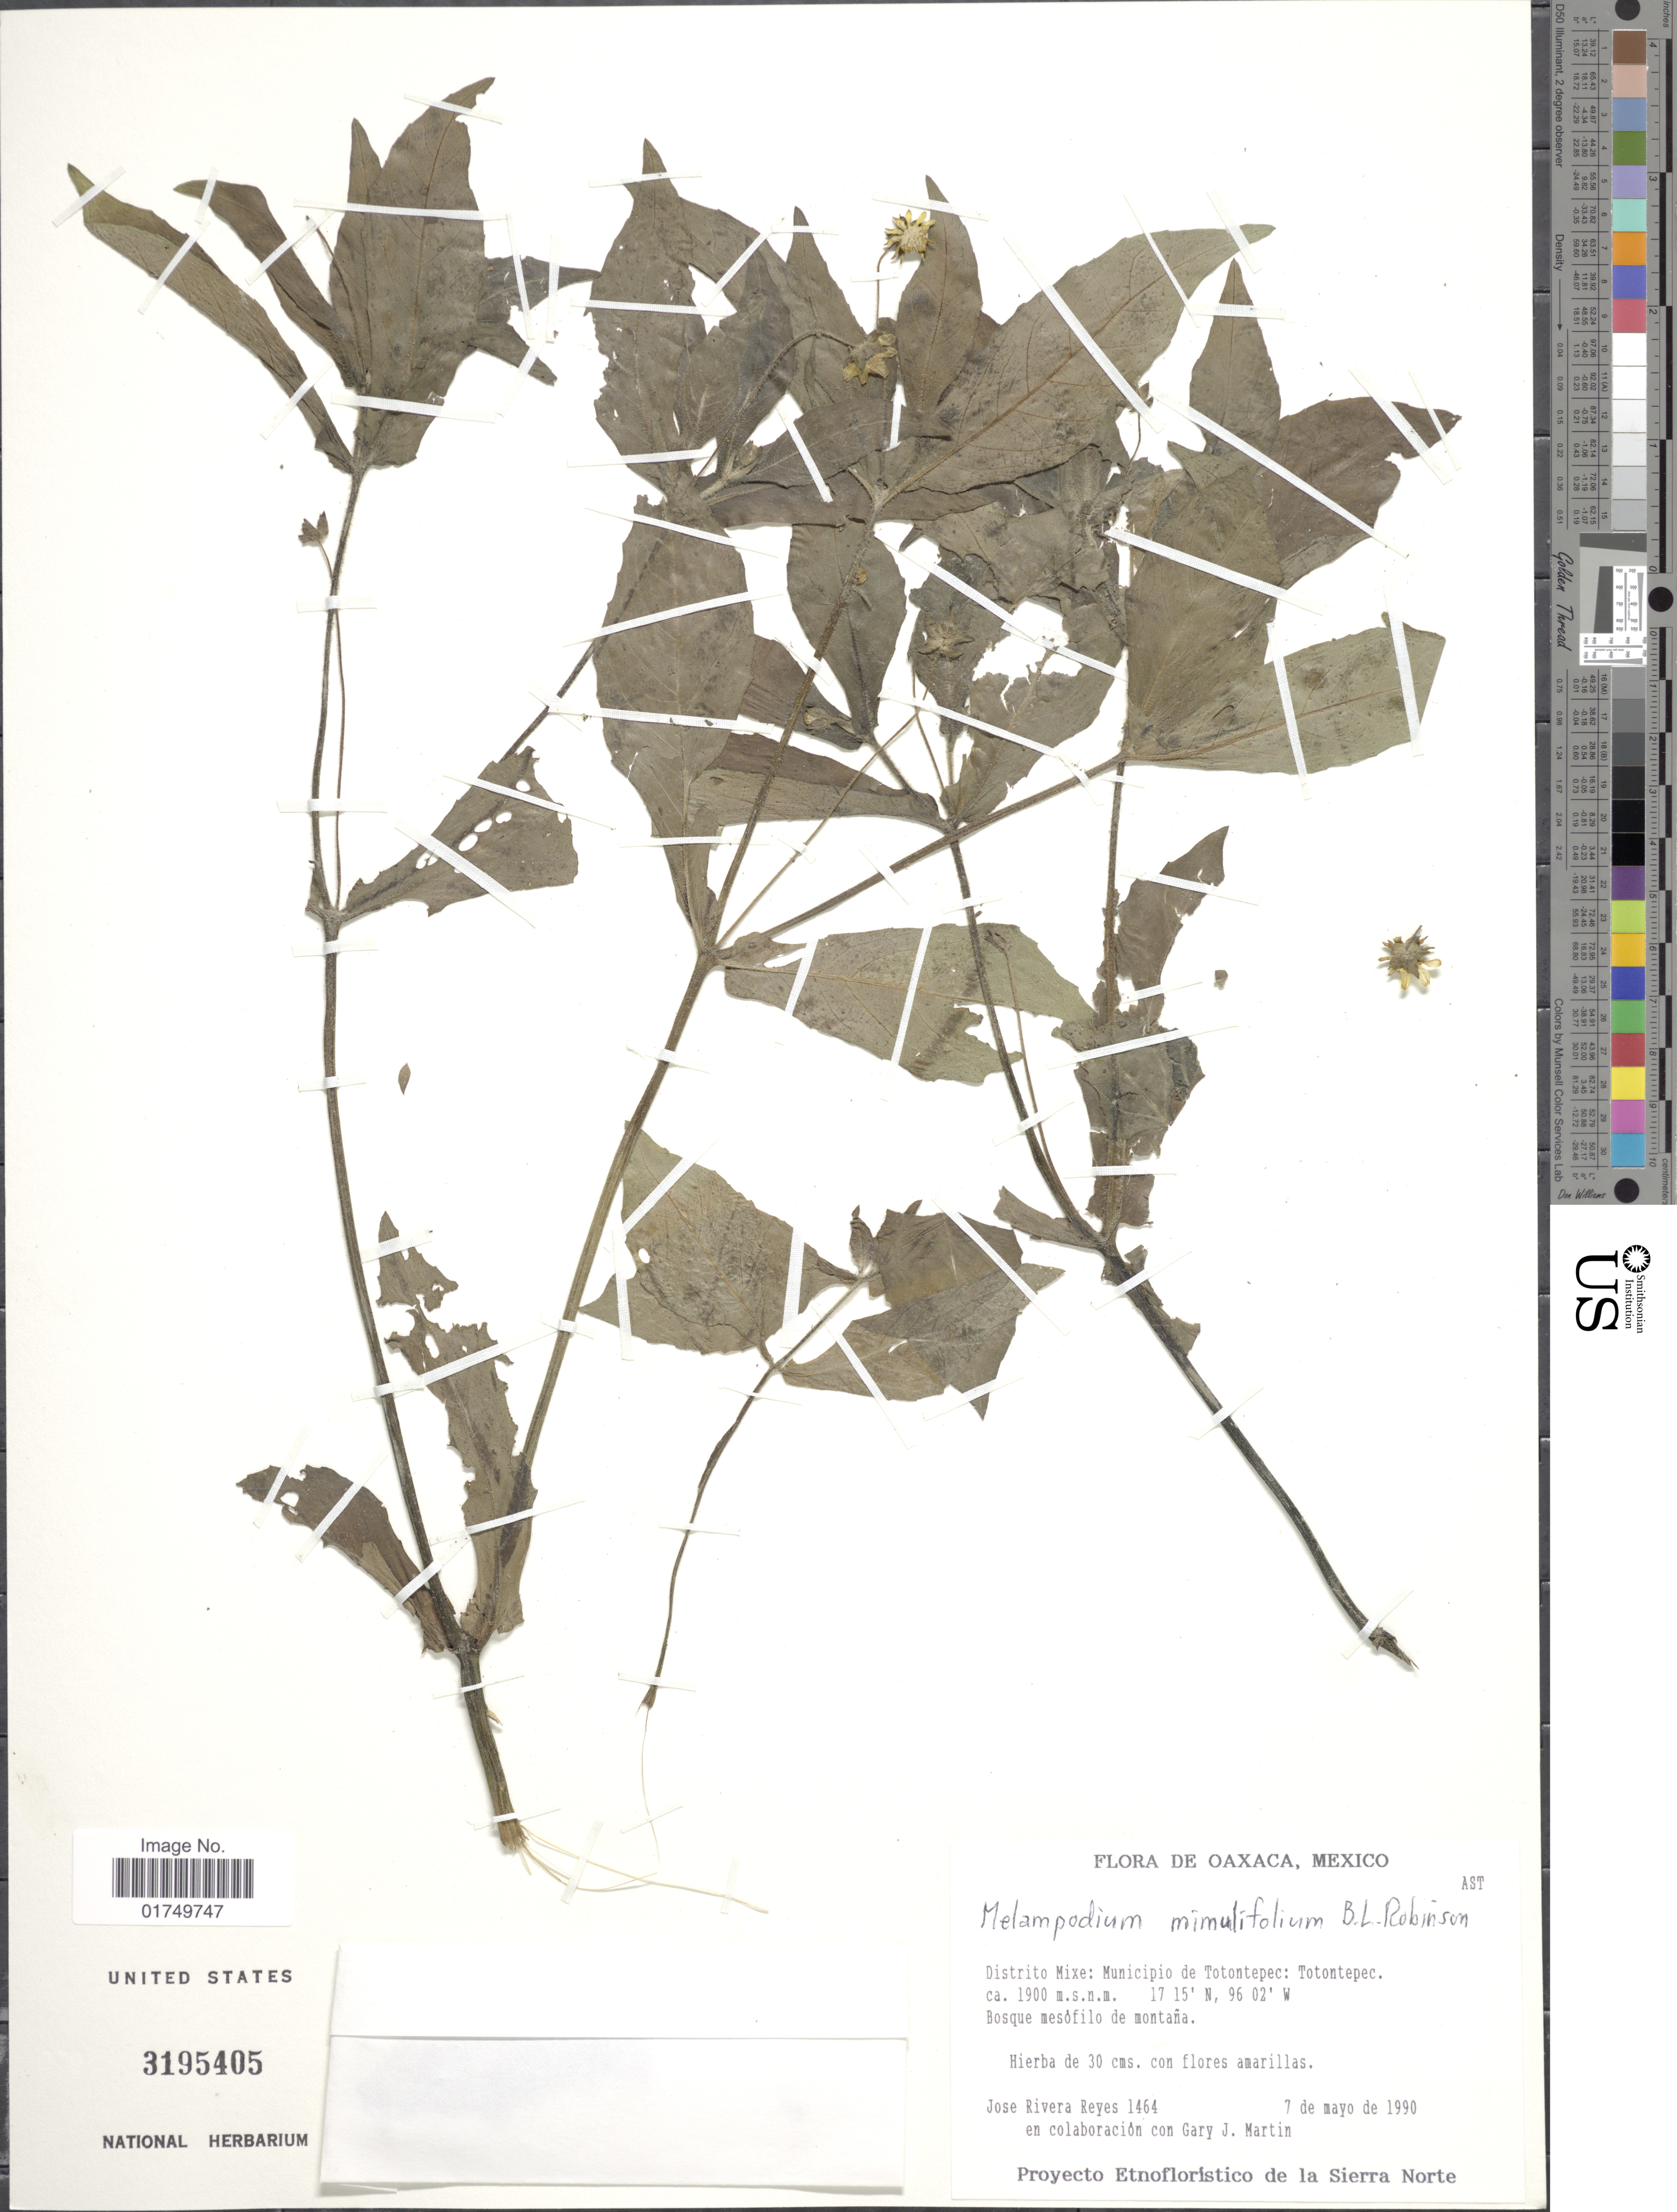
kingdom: Plantae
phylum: Tracheophyta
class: Magnoliopsida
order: Asterales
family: Asteraceae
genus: Melampodium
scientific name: Melampodium mimulifolium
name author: B.L. Rob.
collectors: J. Reyes & G. J. Martin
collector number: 1464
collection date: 1990-05-07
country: Mexico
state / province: Oaxaca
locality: Distrito Mixe: Municipio de Totontepec: Totontepec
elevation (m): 1900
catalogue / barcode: US 3195405